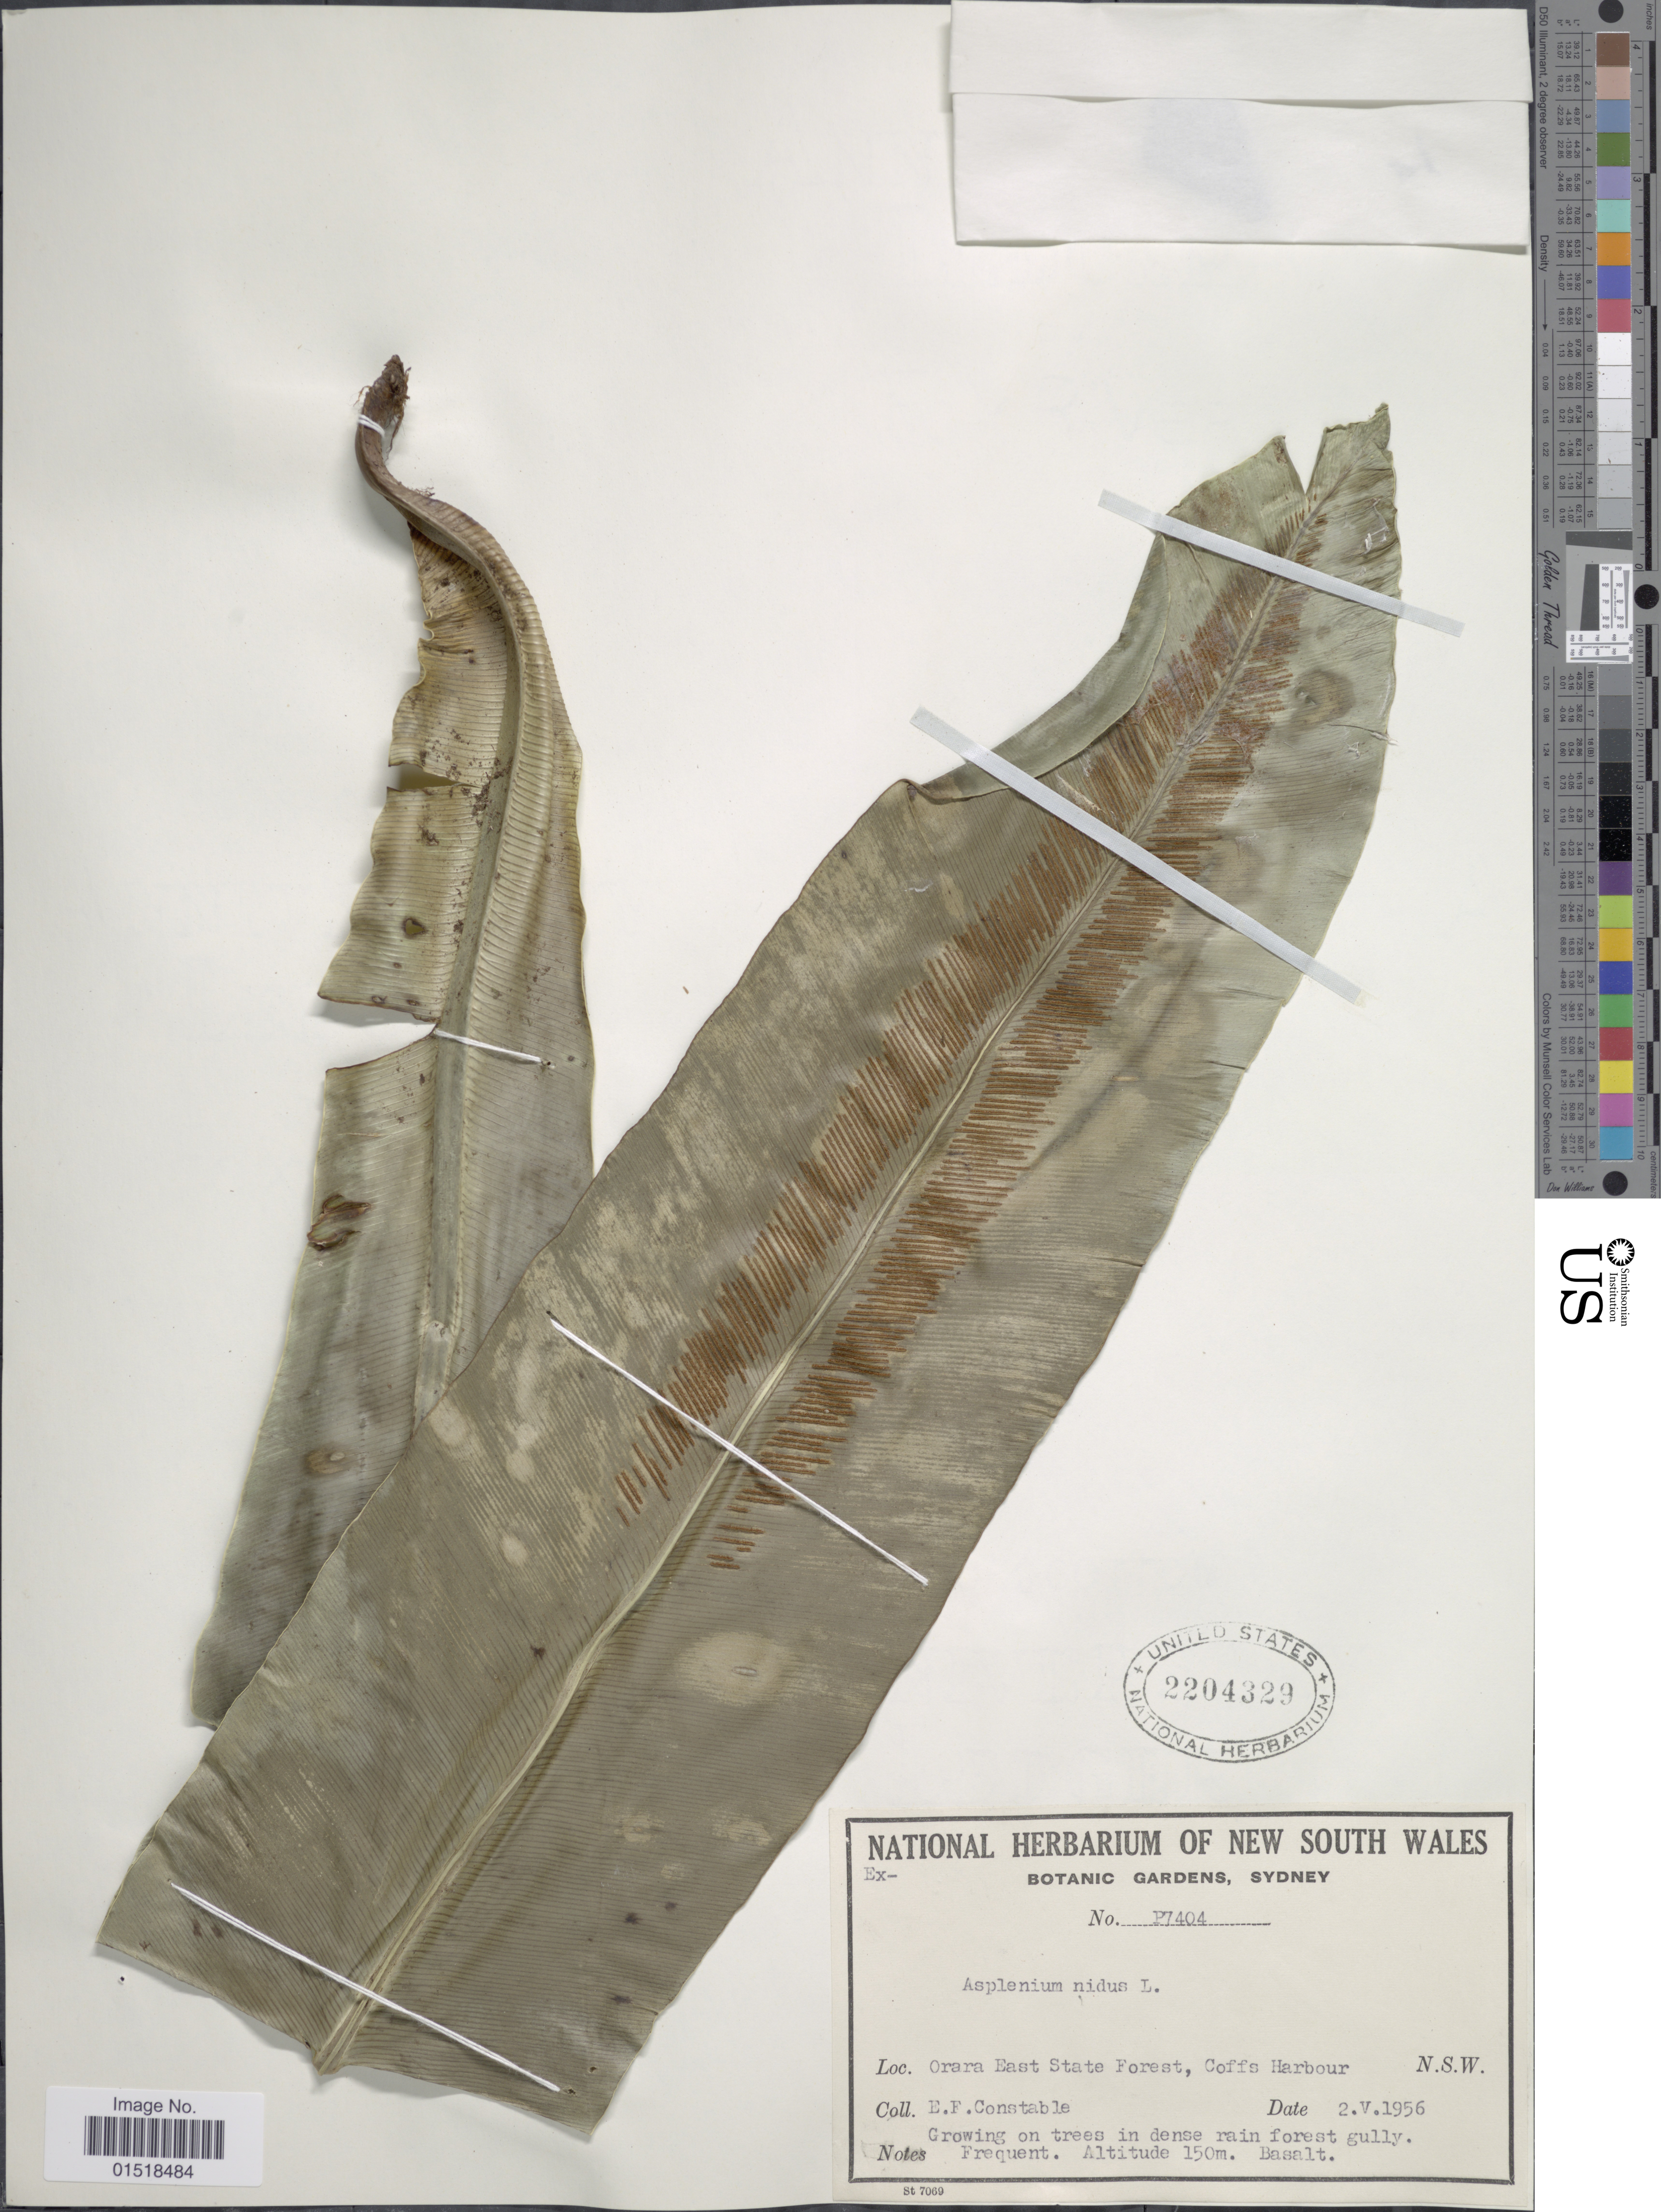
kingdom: Plantae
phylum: Tracheophyta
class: Polypodiopsida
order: Polypodiales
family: Aspleniaceae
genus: Asplenium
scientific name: Asplenium nidus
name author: L.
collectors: E. F. Constable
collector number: P7404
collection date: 1956-05-02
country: Australia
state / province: New South Wales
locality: Orara East State Forest, Coffs Harbour.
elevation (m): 150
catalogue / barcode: US 2204329